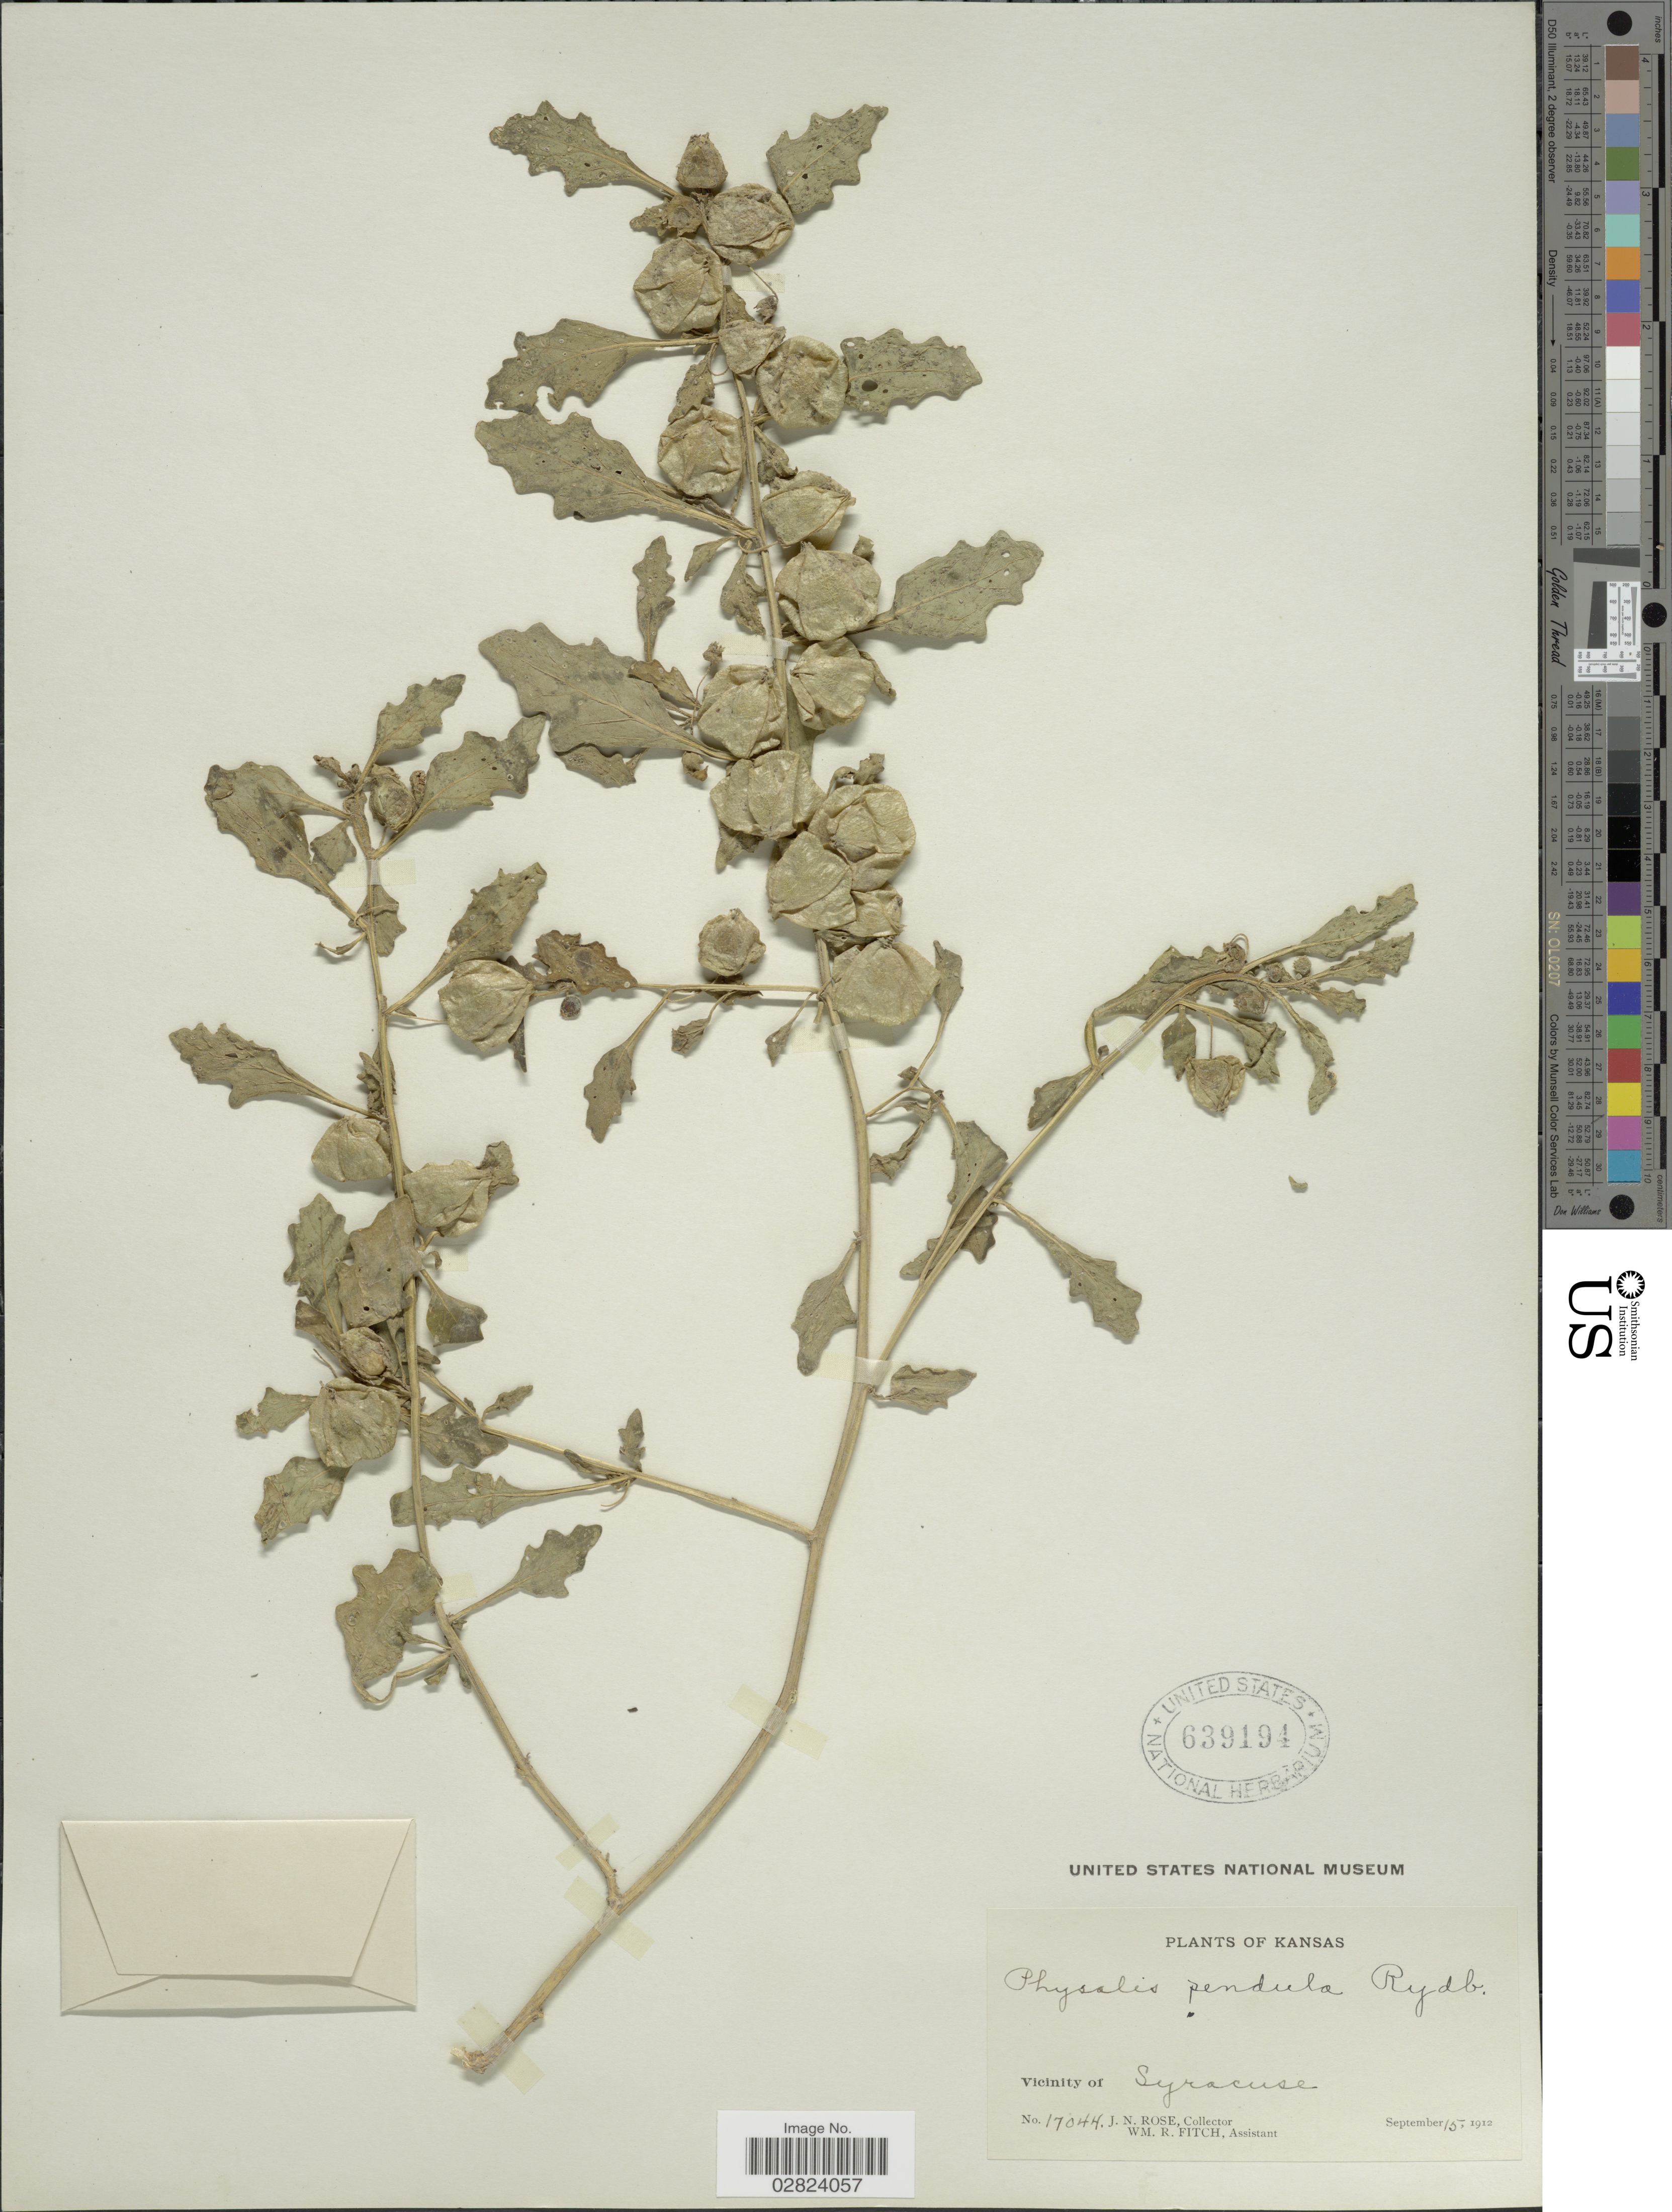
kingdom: Plantae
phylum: Tracheophyta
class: Magnoliopsida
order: Solanales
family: Solanaceae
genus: Physalis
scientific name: Physalis pendula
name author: Rydb.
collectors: J. N. Rose & W. R. Fitch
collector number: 17044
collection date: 1912-09-15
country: United States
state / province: Kansas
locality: Vicinity of Syracuse.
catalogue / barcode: US 639194